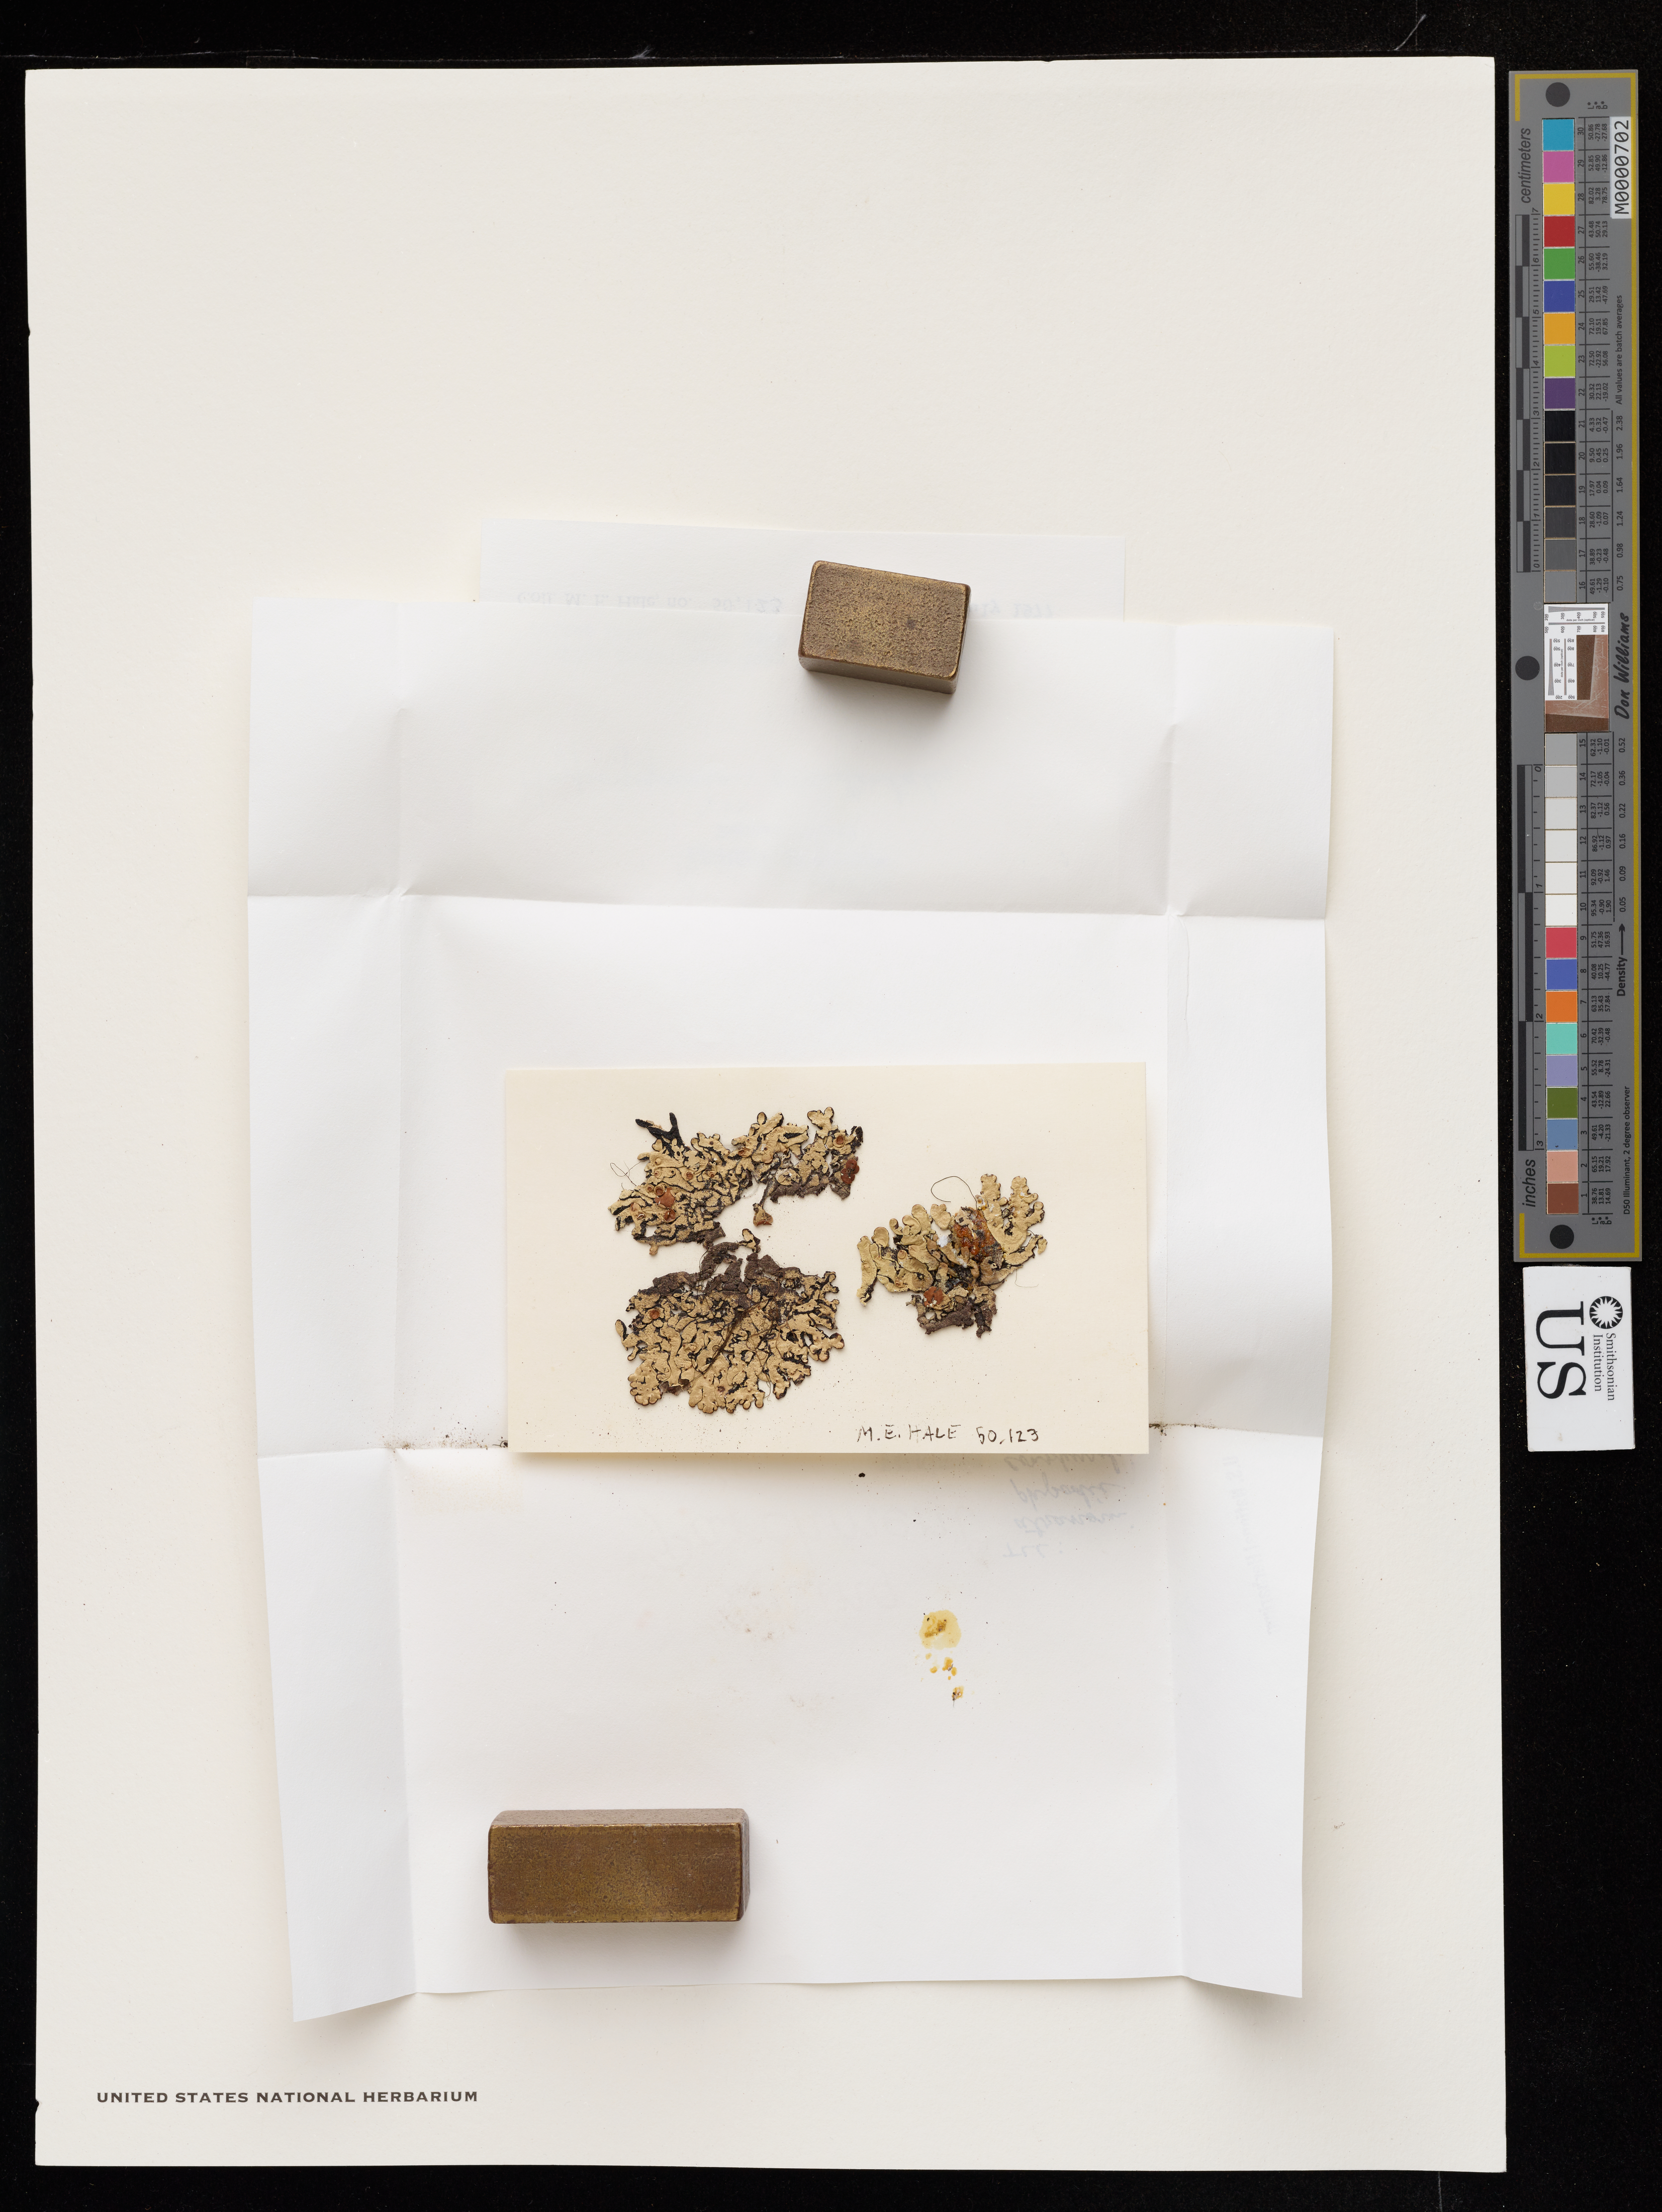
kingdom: Fungi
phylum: Ascomycota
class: Lecanoromycetes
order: Lecanorales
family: Parmeliaceae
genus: Hypogymnia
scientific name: Hypogymnia occidentalis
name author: L.H. Pike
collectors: M. Hale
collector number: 50123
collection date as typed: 25 Jul 1977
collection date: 1977-07-25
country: United States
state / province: Idaho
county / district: Bonner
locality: Priest lake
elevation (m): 0